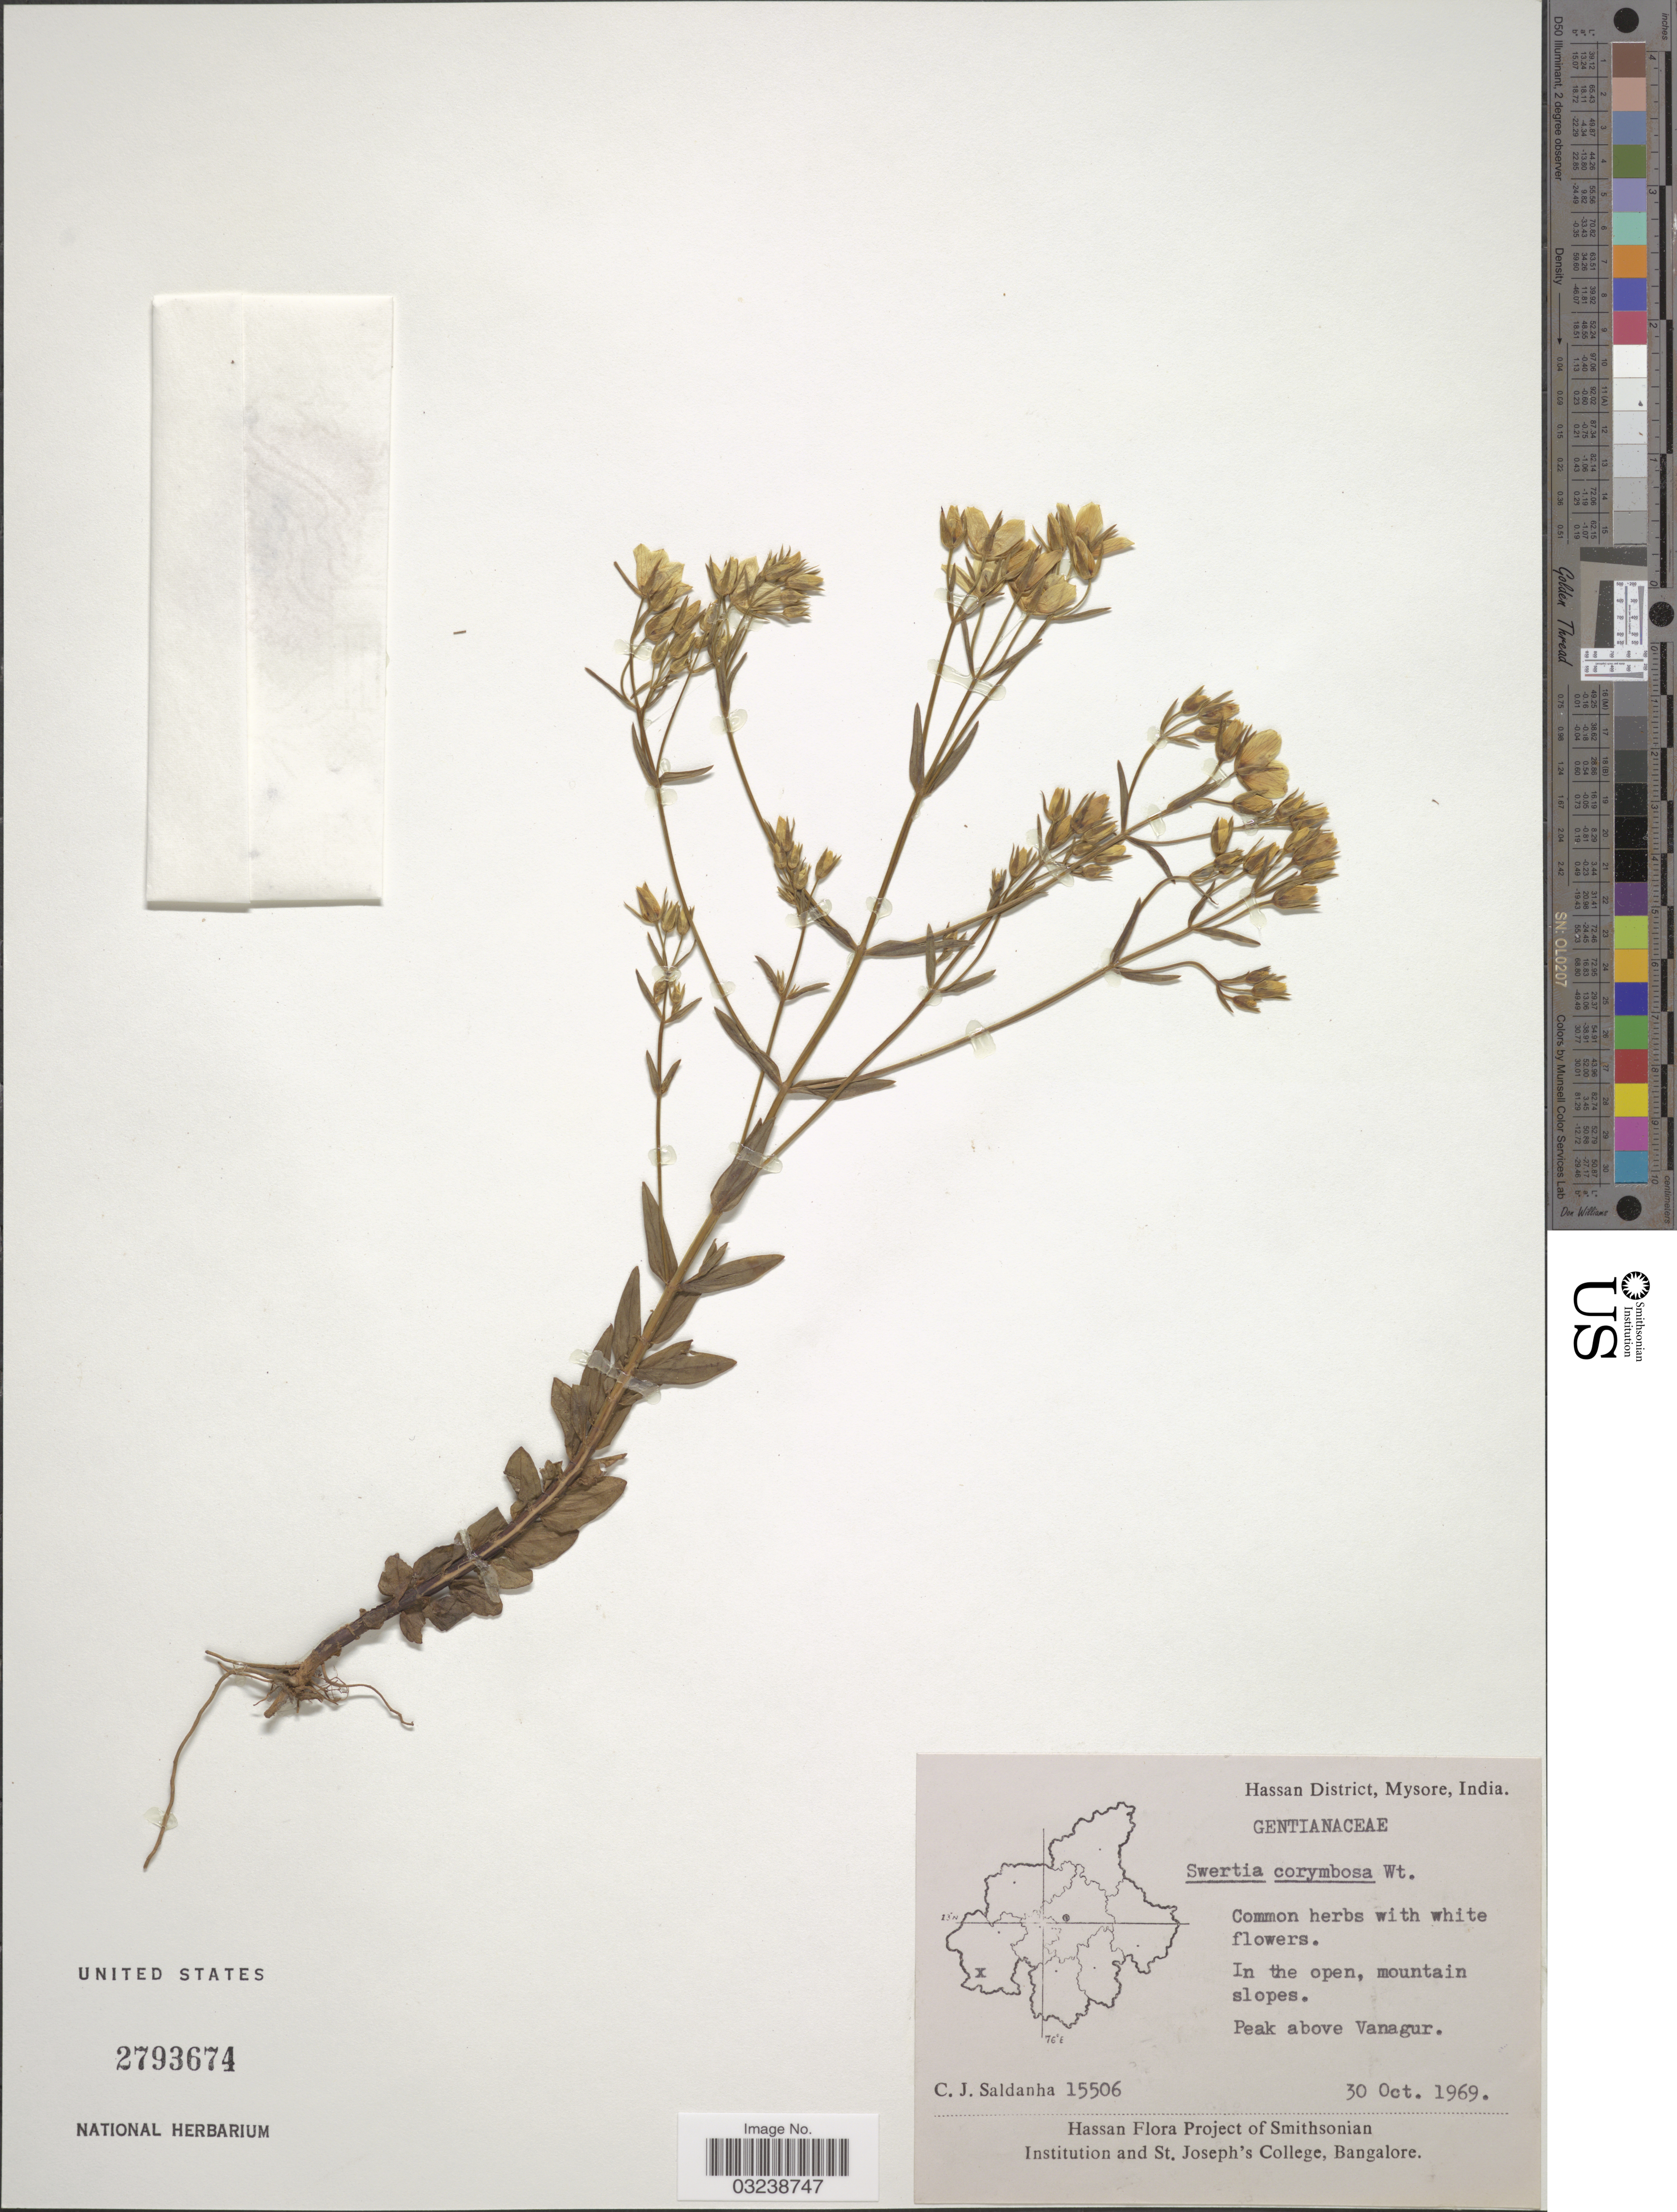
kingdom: Plantae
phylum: Tracheophyta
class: Magnoliopsida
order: Gentianales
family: Gentianaceae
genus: Swertia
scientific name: Swertia corymbosa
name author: Wight ex Griseb.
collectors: C. J. Saldanha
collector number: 15506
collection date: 1969-10-30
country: India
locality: Hassan District, Mysore. Peak above Vanagur.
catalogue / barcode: US 2793674